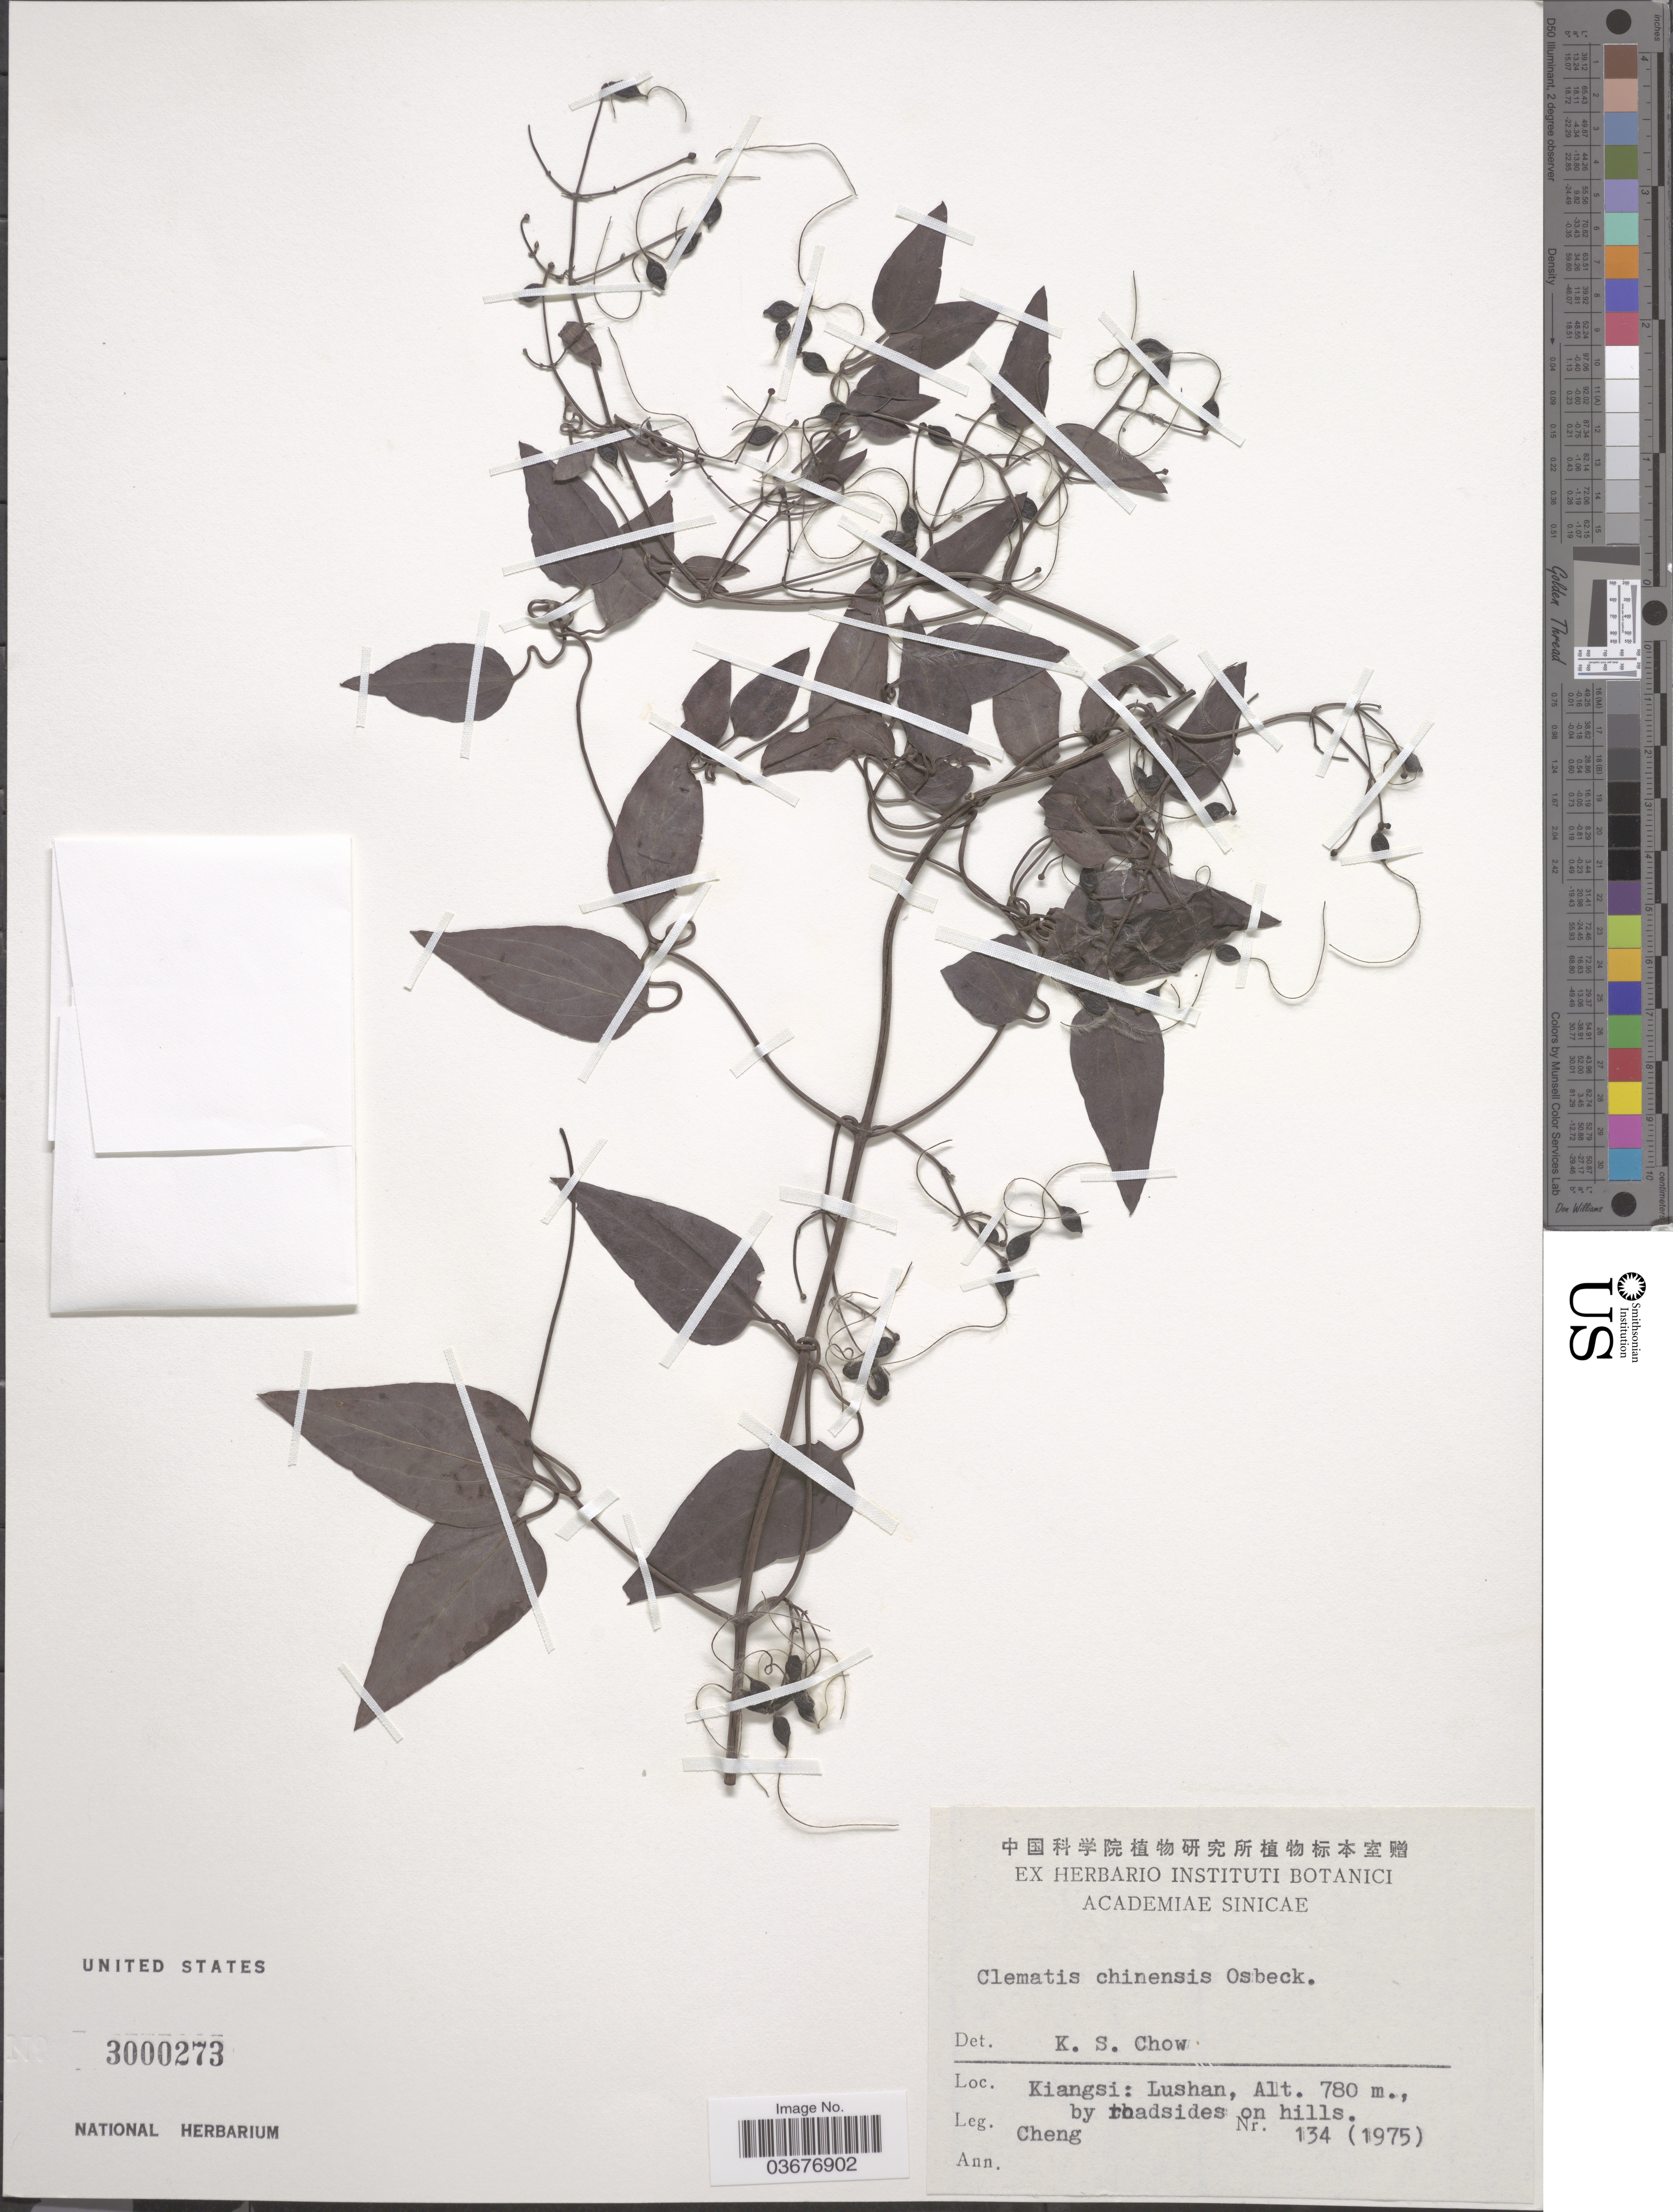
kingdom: Plantae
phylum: Tracheophyta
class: Magnoliopsida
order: Ranunculales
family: Ranunculaceae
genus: Clematis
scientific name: Clematis chinensis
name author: Retz.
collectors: -. Cheng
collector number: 134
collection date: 1975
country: China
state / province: Jiangxi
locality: Kiangsi: Lushan.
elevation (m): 780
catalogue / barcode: US 3000273